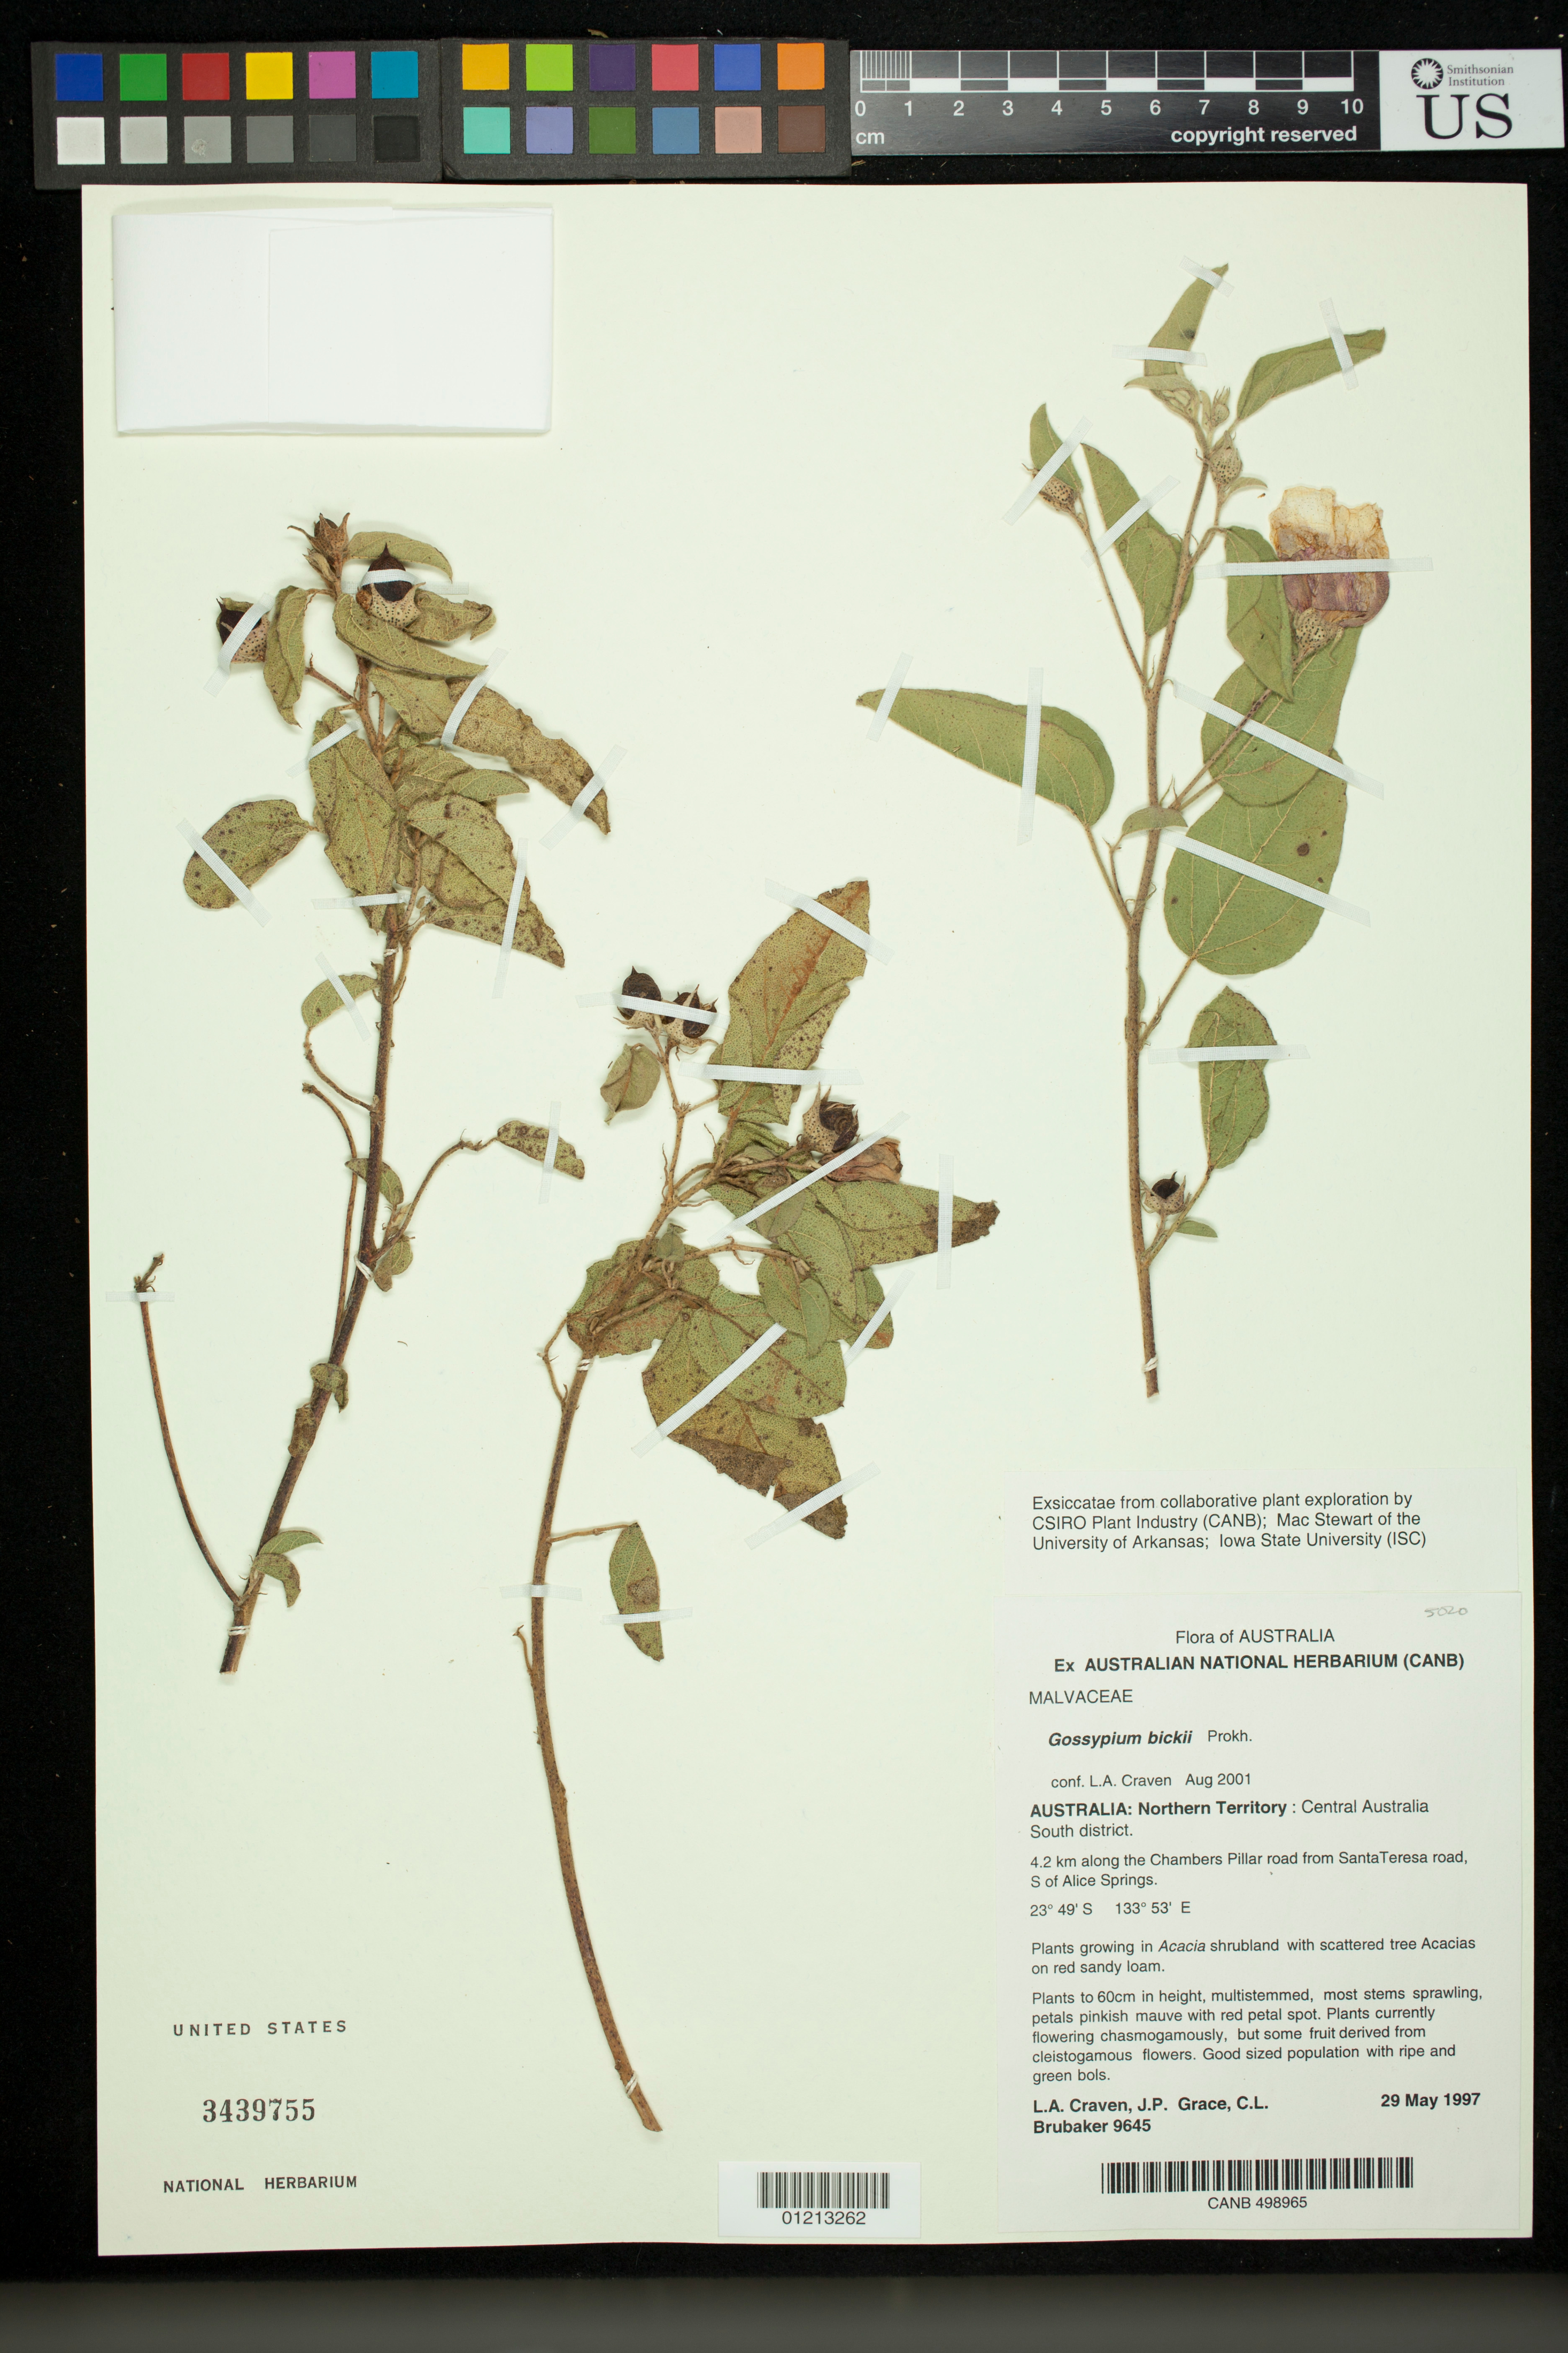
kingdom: Plantae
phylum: Tracheophyta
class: Magnoliopsida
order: Malvales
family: Malvaceae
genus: Gossypium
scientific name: Gossypium bickii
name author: Raf.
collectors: L. A. Craven, J. P. Grace & C. L. Brubaker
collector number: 9645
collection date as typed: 29 May 1997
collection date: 1997-05-29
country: Australia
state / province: Northern Territory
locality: Central Australia, South District.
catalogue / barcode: US 3439755